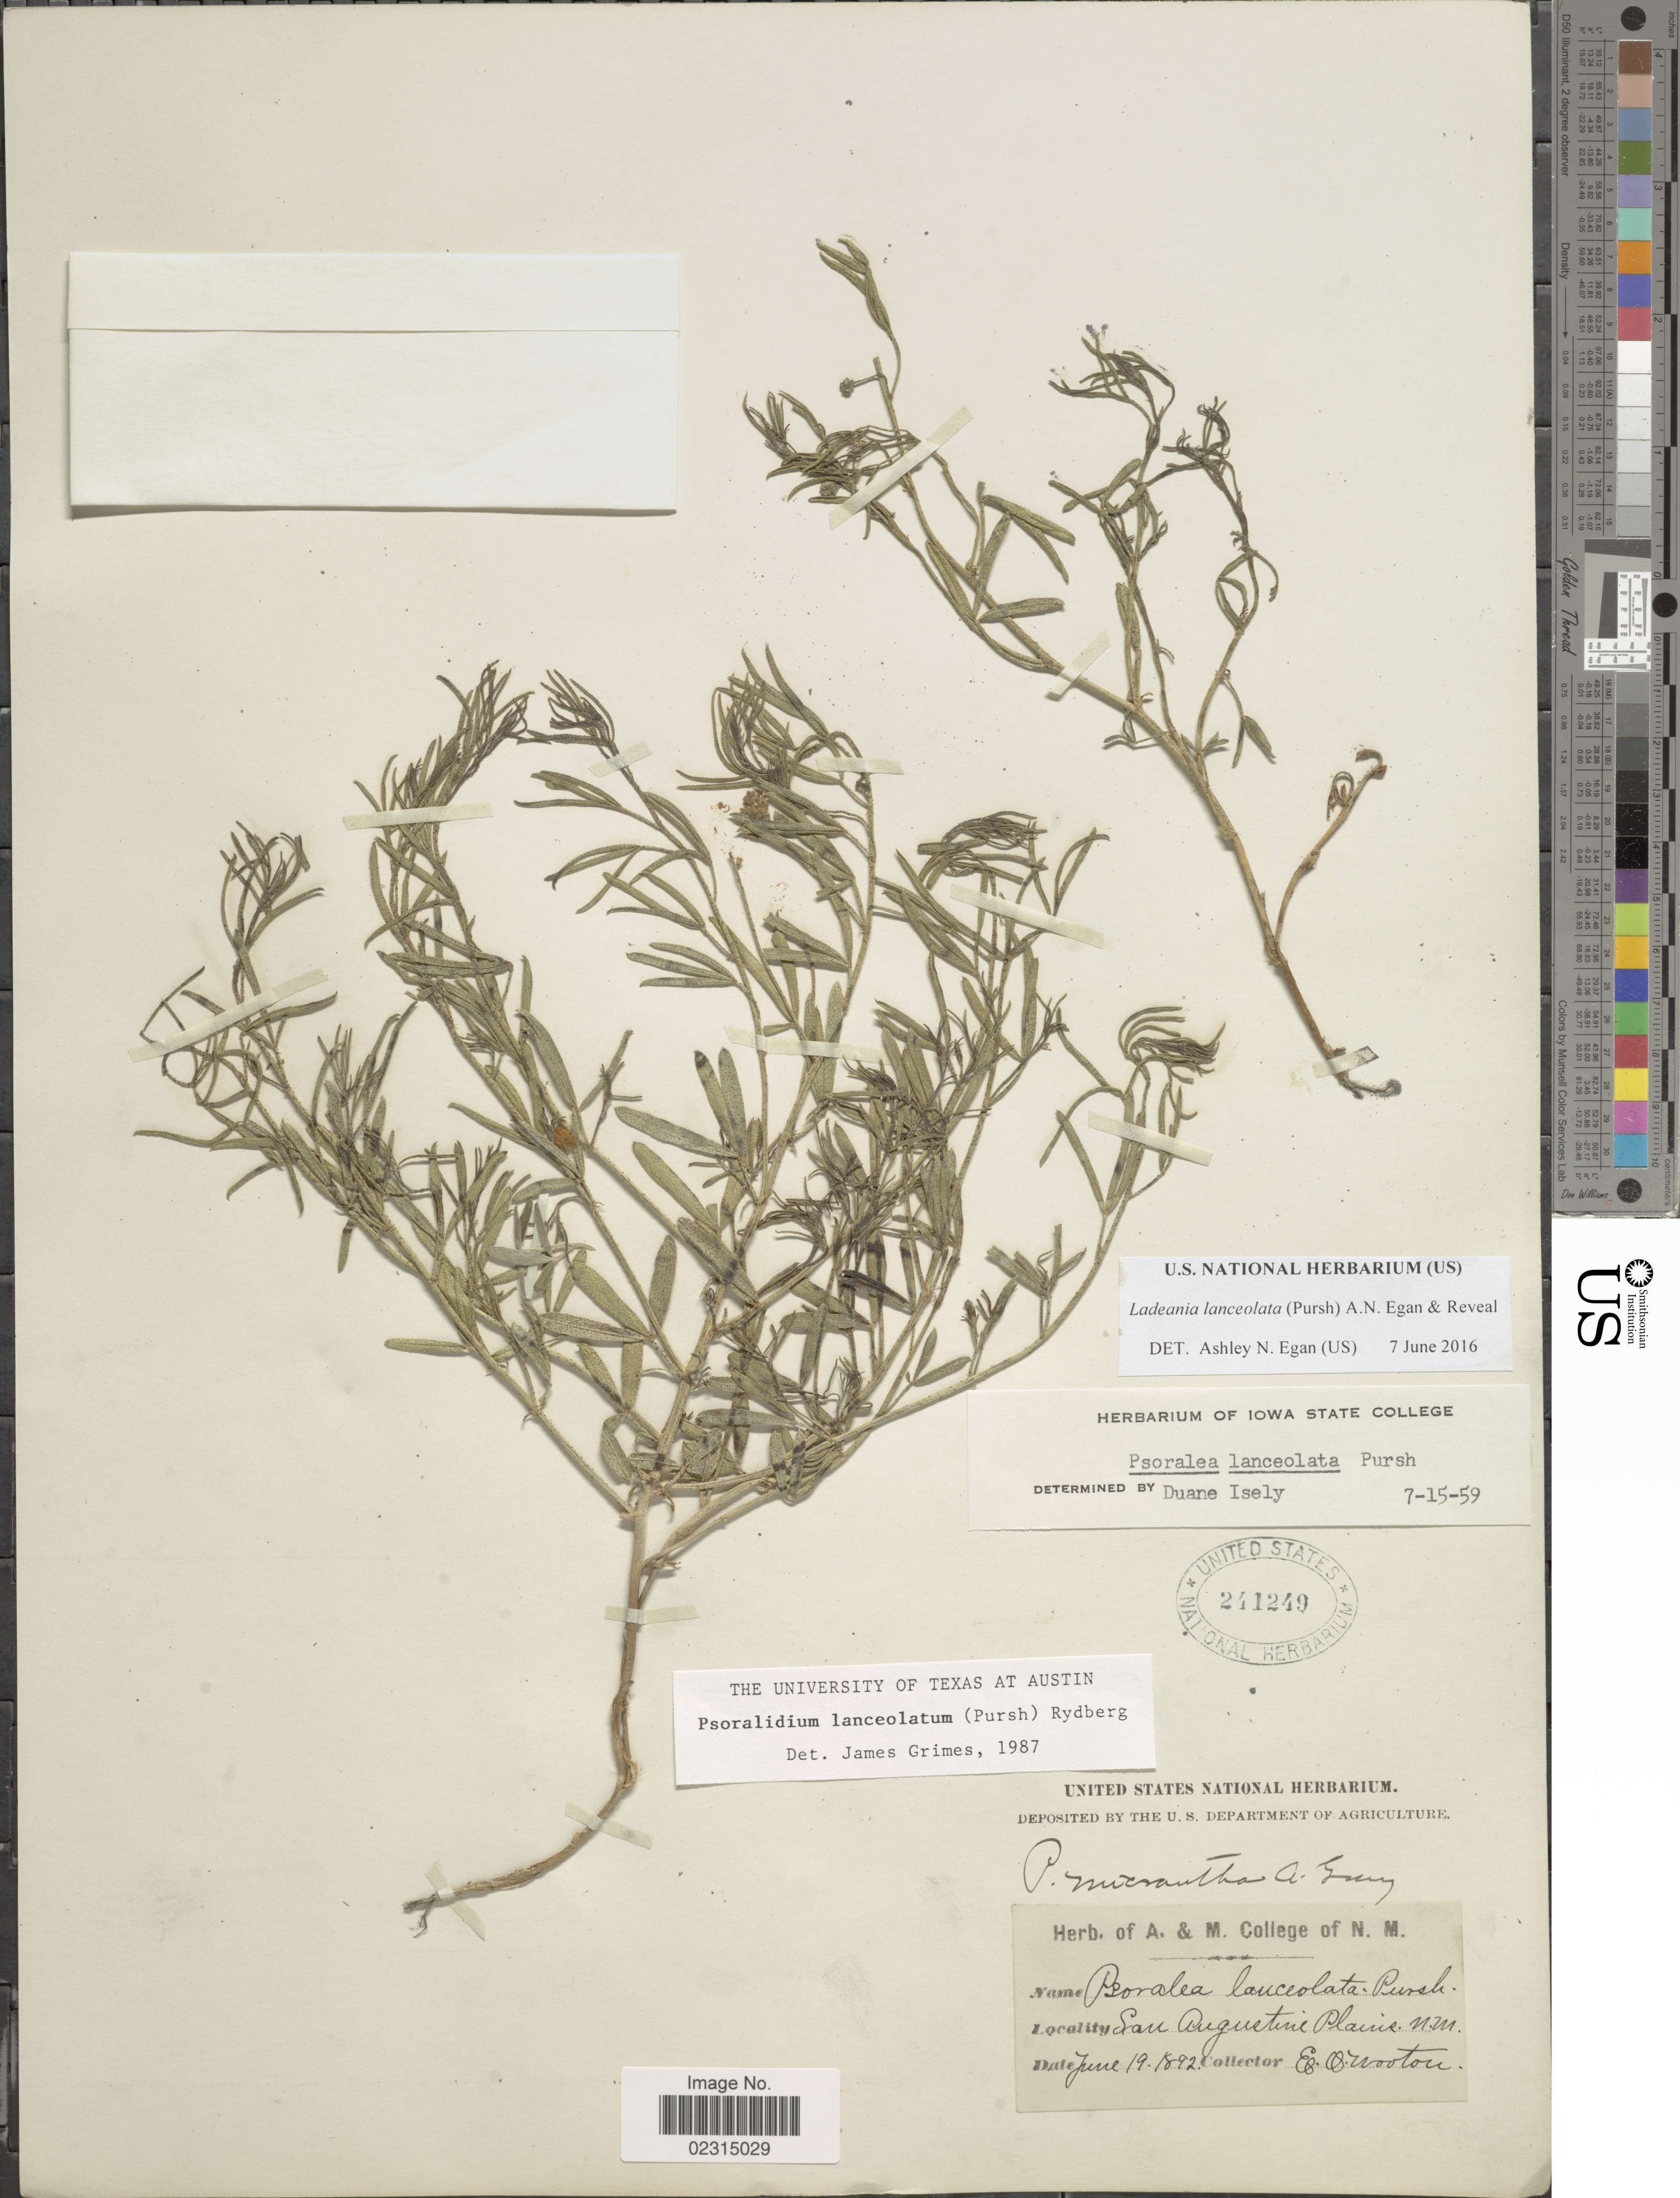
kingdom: Plantae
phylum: Tracheophyta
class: Magnoliopsida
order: Fabales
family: Fabaceae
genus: Ladeania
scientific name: Ladeania lanceolata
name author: (Pursh) A.N. Egan & Reveal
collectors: E. O. Wooton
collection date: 1892-06-19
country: United States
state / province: New Mexico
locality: San Augustine Plains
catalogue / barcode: US 241249